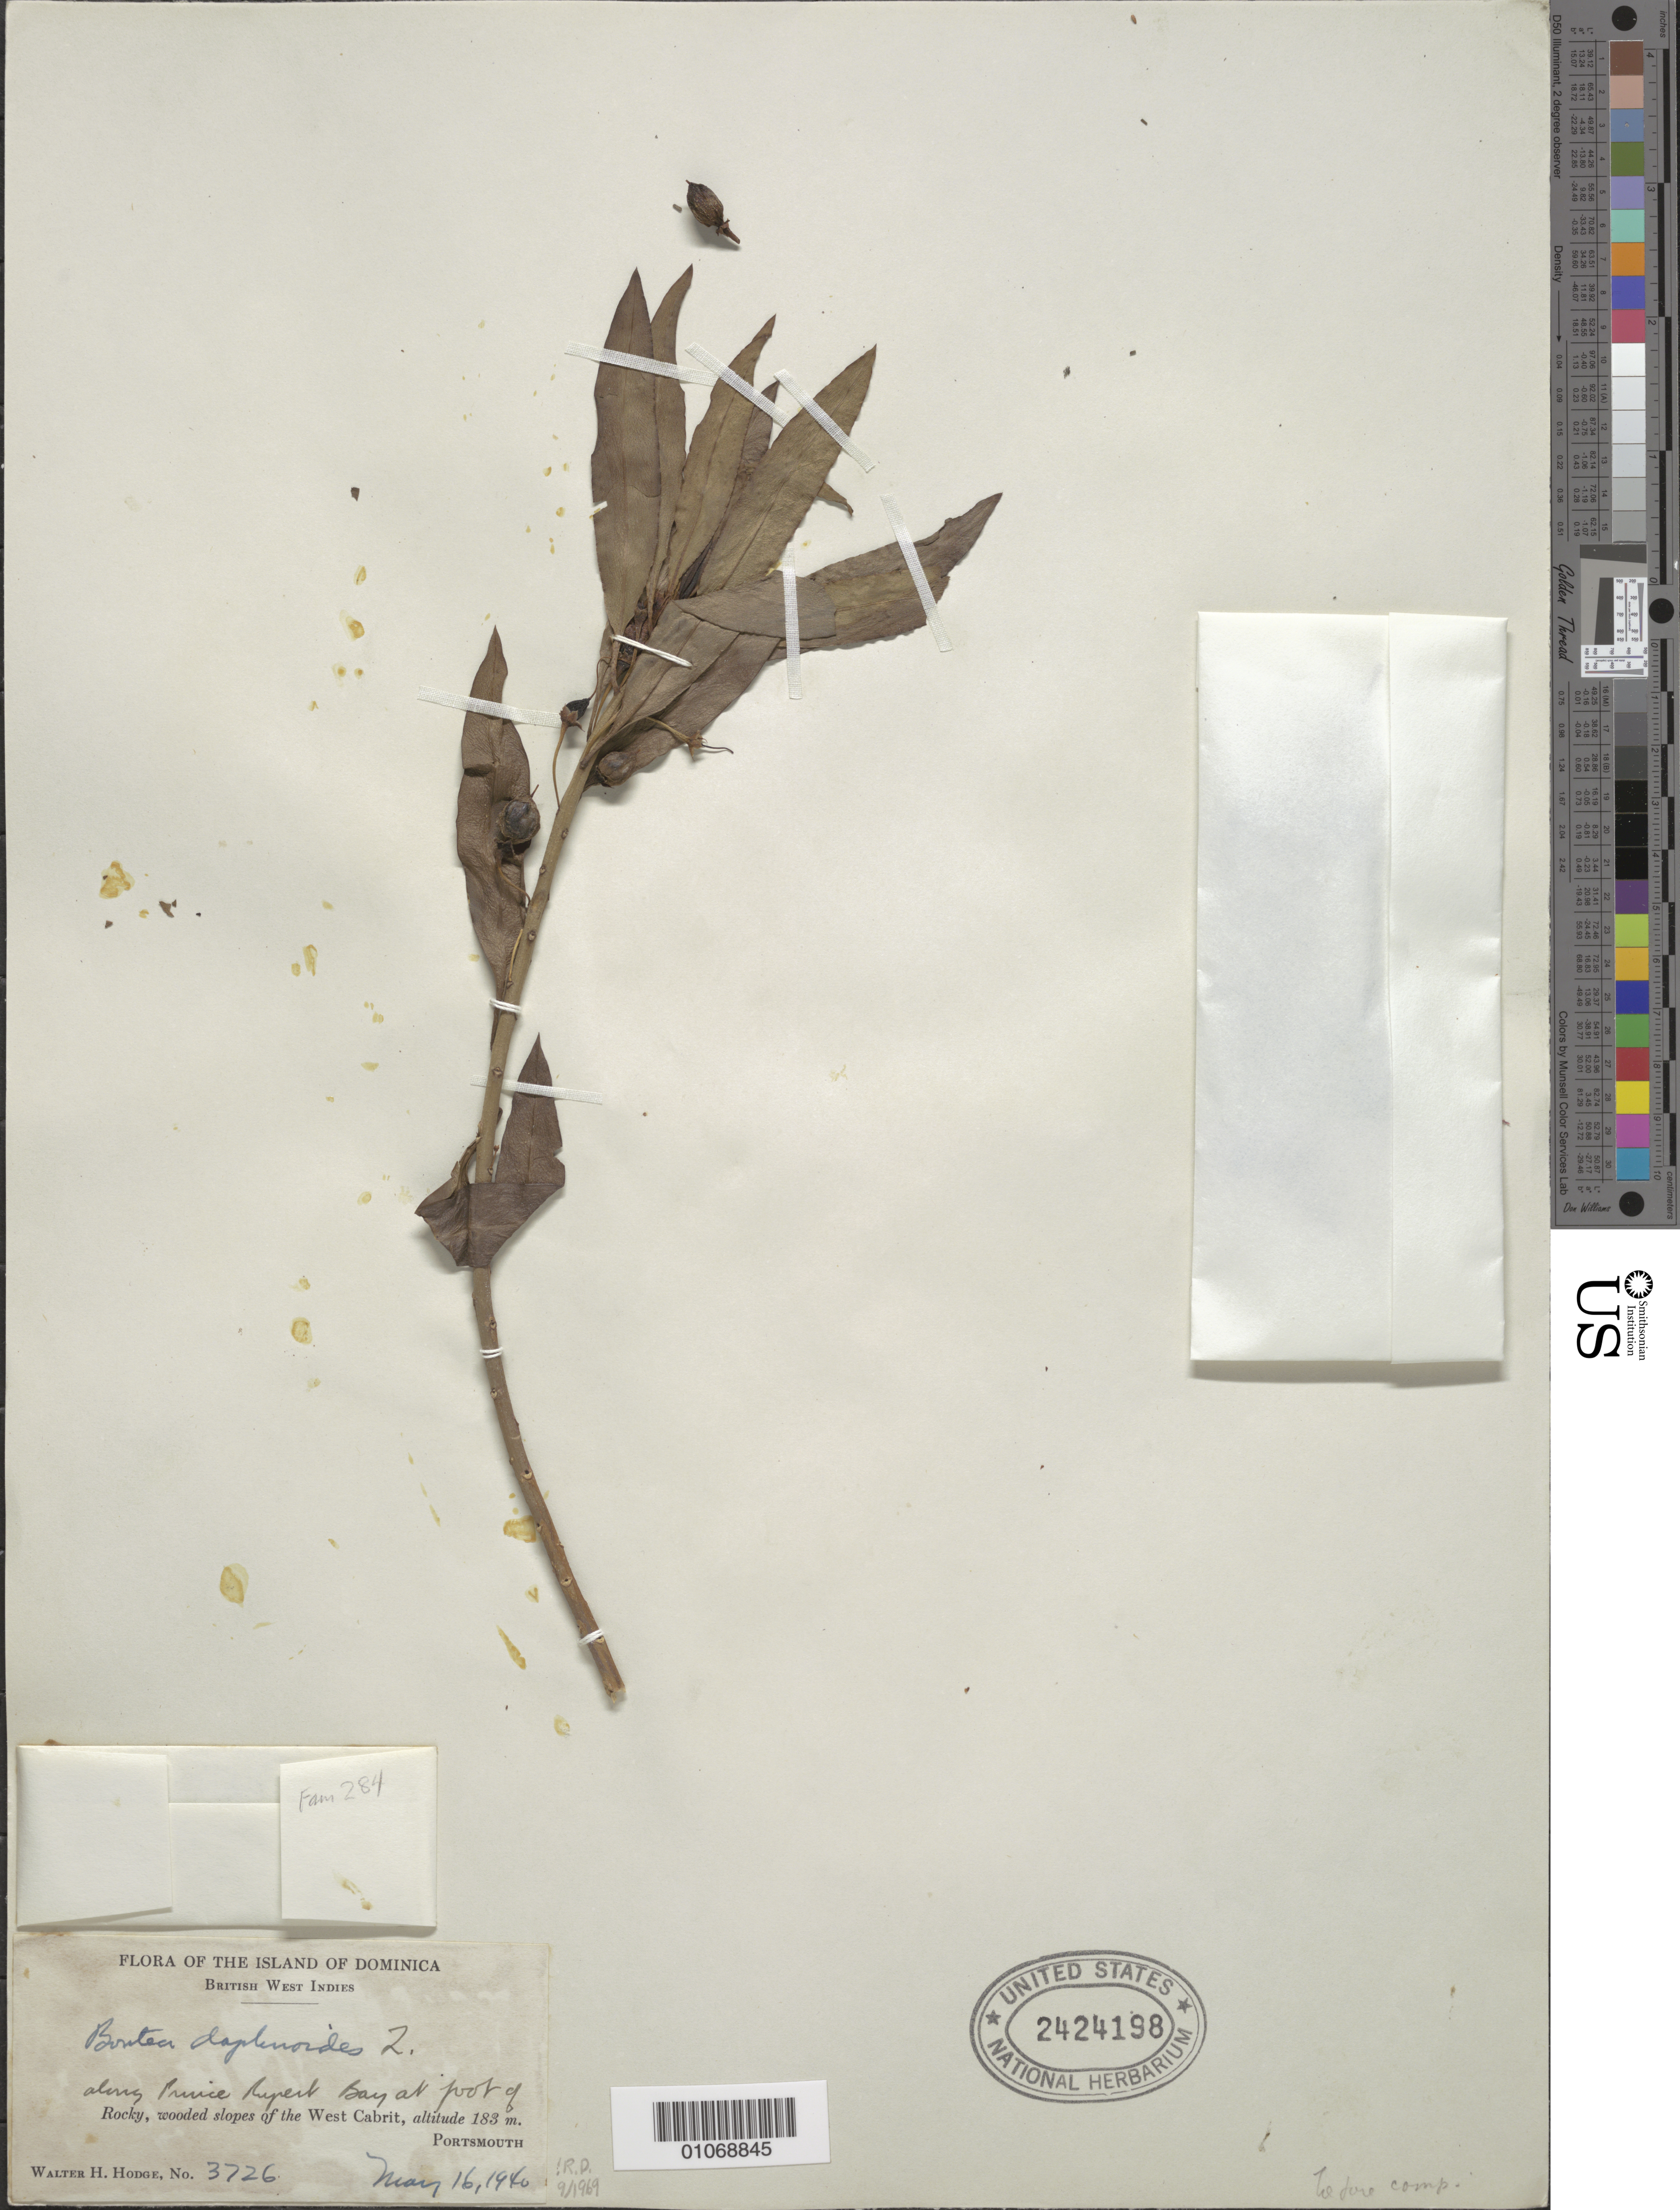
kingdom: Plantae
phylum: Tracheophyta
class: Magnoliopsida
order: Lamiales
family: Scrophulariaceae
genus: Bontia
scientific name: Bontia daphnoides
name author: L.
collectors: W. Hodge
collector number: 3726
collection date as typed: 16 May 1940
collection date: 1940-05-16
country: Dominica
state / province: St. John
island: Dominica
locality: Along Prince Rupert Bay at foot of rocky wooded slopes of the West Cabrit.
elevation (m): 183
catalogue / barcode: US 2424198